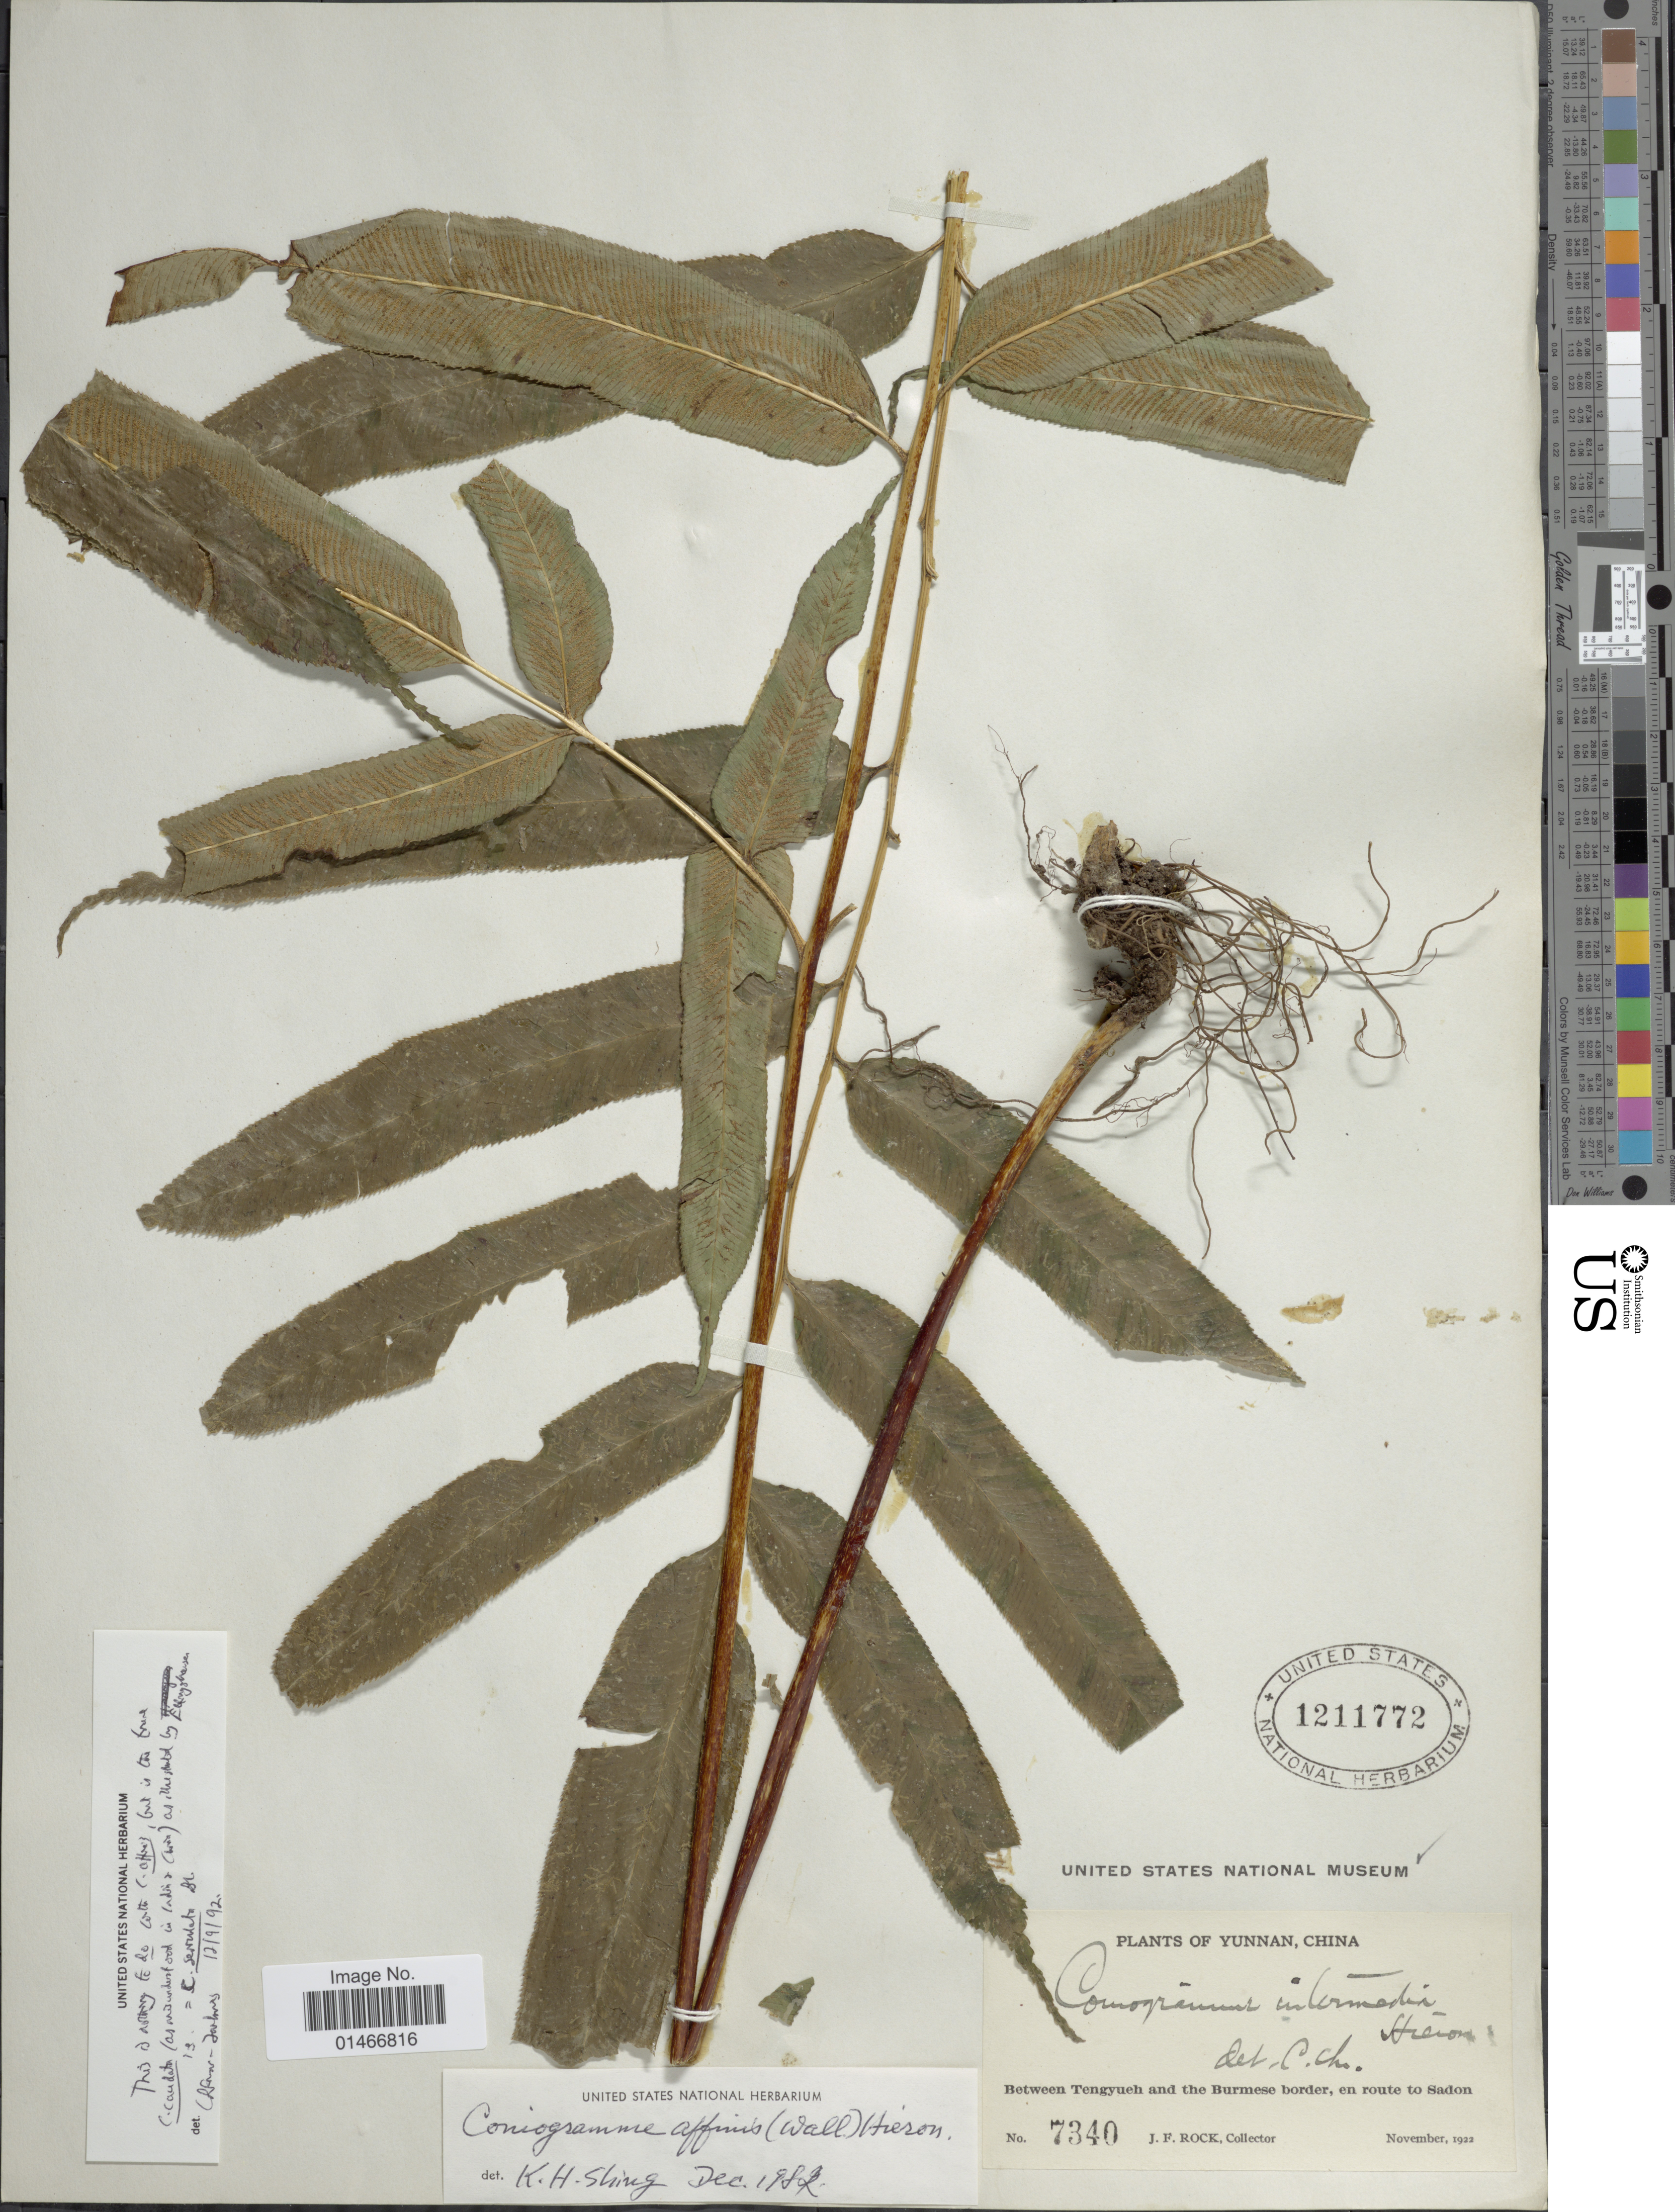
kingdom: Plantae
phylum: Tracheophyta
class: Polypodiopsida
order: Polypodiales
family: Pteridaceae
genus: Coniogramme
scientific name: Coniogramme affinis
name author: Hieron.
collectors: J. Rock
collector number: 7340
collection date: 1922-11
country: China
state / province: Yunnan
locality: Between Tengyeuh and the Burmese border, en route to Sadon.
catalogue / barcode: US 1211772